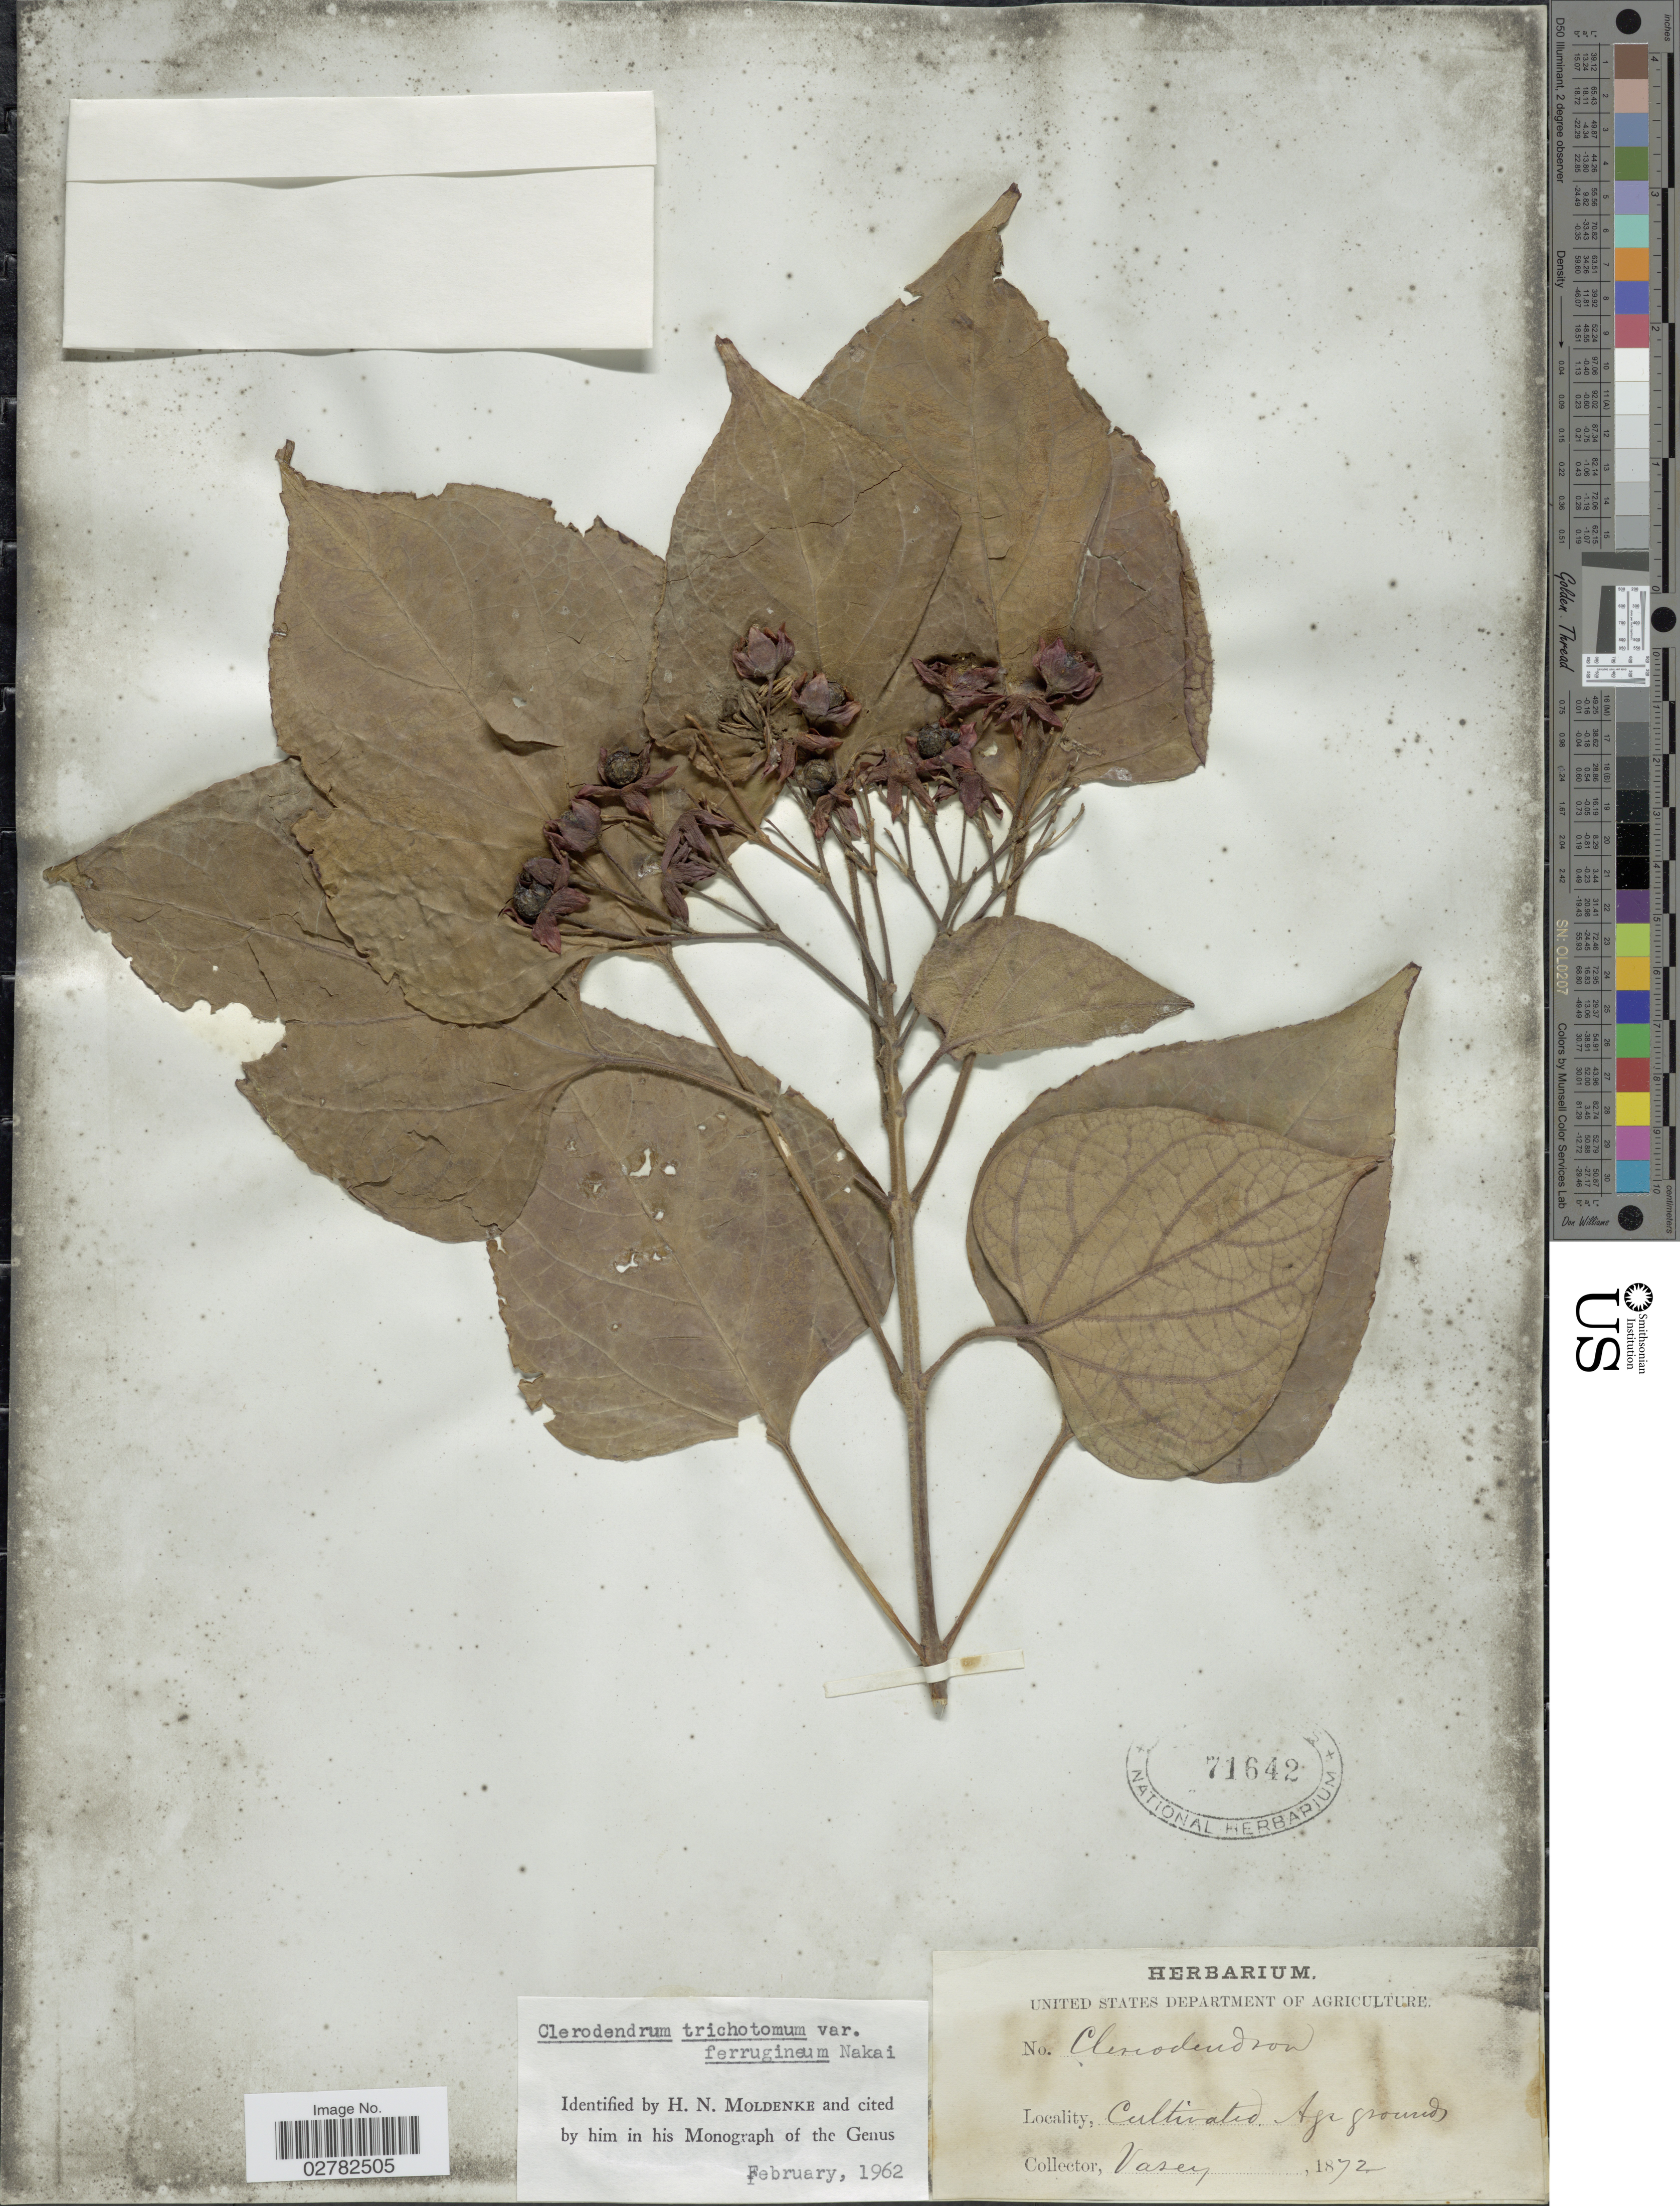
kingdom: Plantae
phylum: Tracheophyta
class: Magnoliopsida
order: Lamiales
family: Lamiaceae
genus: Clerodendrum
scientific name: Clerodendrum trichotomum var. ferrugineum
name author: Nakai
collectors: Vasey, --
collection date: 1872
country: United States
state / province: District of Columbia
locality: Cultivated Agr. grounds.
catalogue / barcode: US 71642